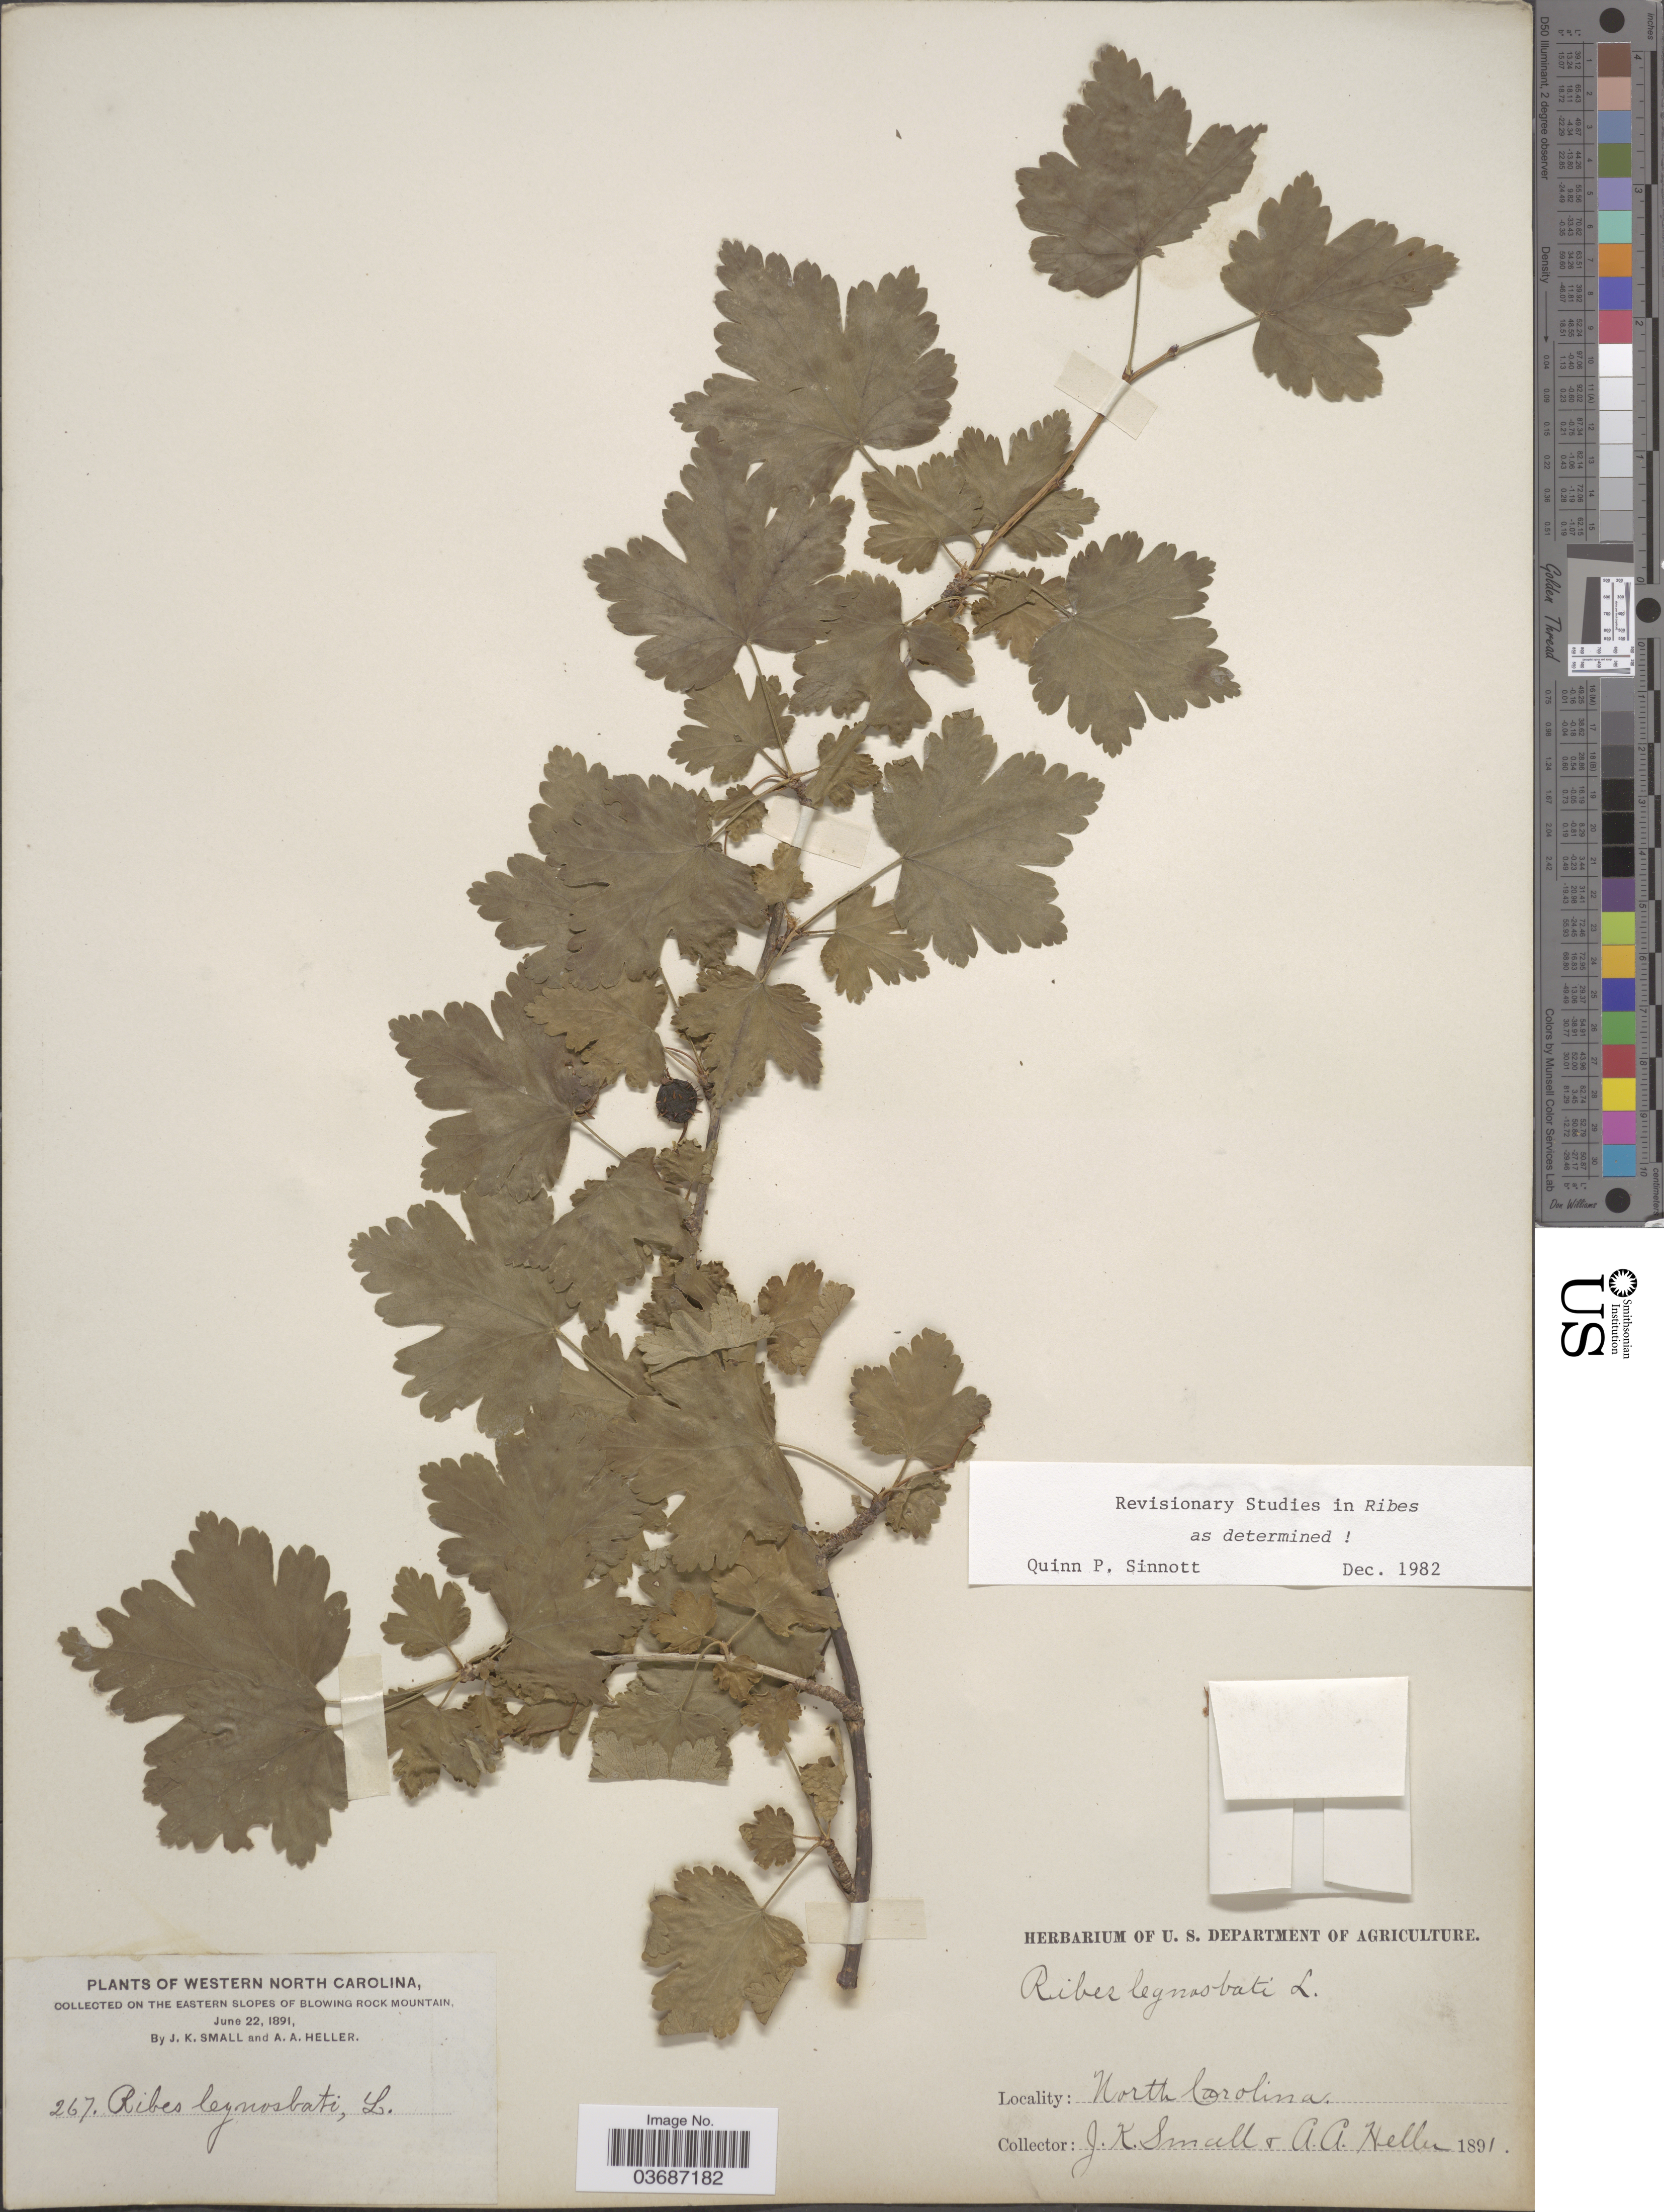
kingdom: Plantae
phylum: Tracheophyta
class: Magnoliopsida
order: Saxifragales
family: Grossulariaceae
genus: Ribes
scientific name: Ribes cynosbati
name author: L.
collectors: J. K. Small & A. A. Heller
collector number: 267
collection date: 1891-06-22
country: United States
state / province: North Carolina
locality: Western North Carolina. On the eastern slopes of Blowing Rock Mountain.